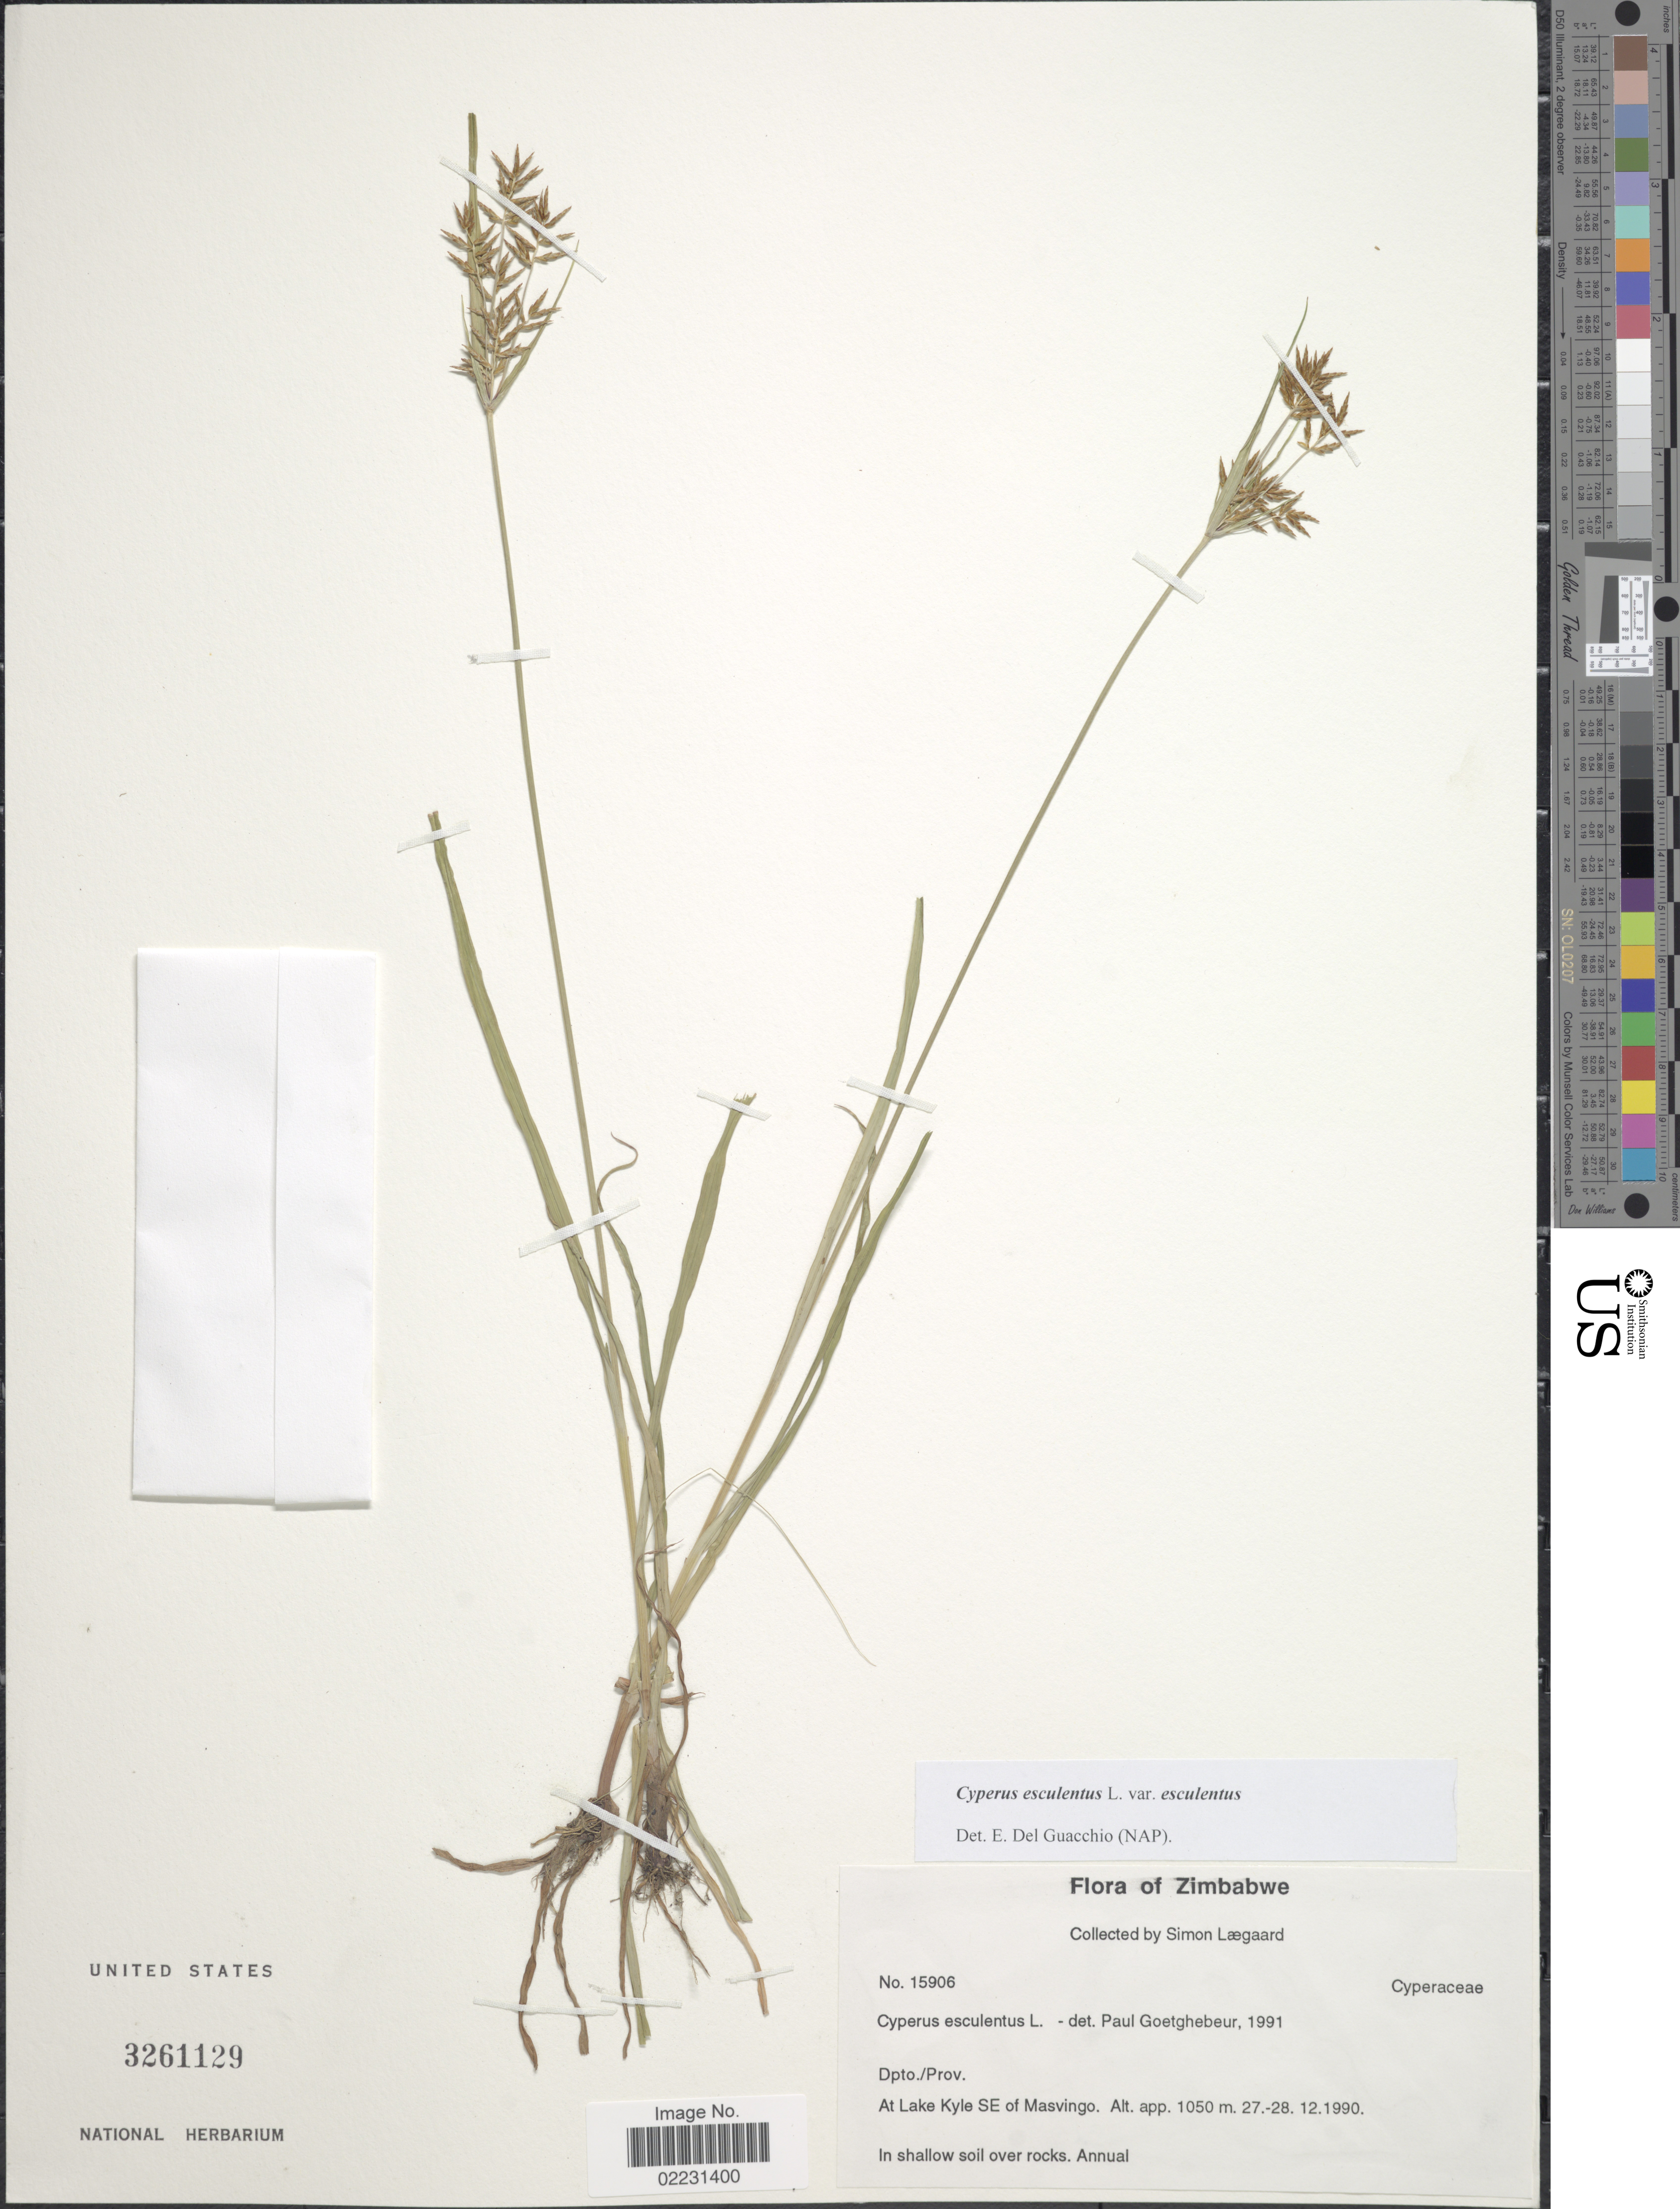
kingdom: Plantae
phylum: Tracheophyta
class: Liliopsida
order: Poales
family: Cyperaceae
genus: Cyperus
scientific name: Cyperus esculentus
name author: L.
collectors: S. Lægaard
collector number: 15906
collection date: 1990-12-27/1990-12-28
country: Zimbabwe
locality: Dpto./Prov. at Lake Kyle SE of Masvingo.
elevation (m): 1050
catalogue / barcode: US 3261129